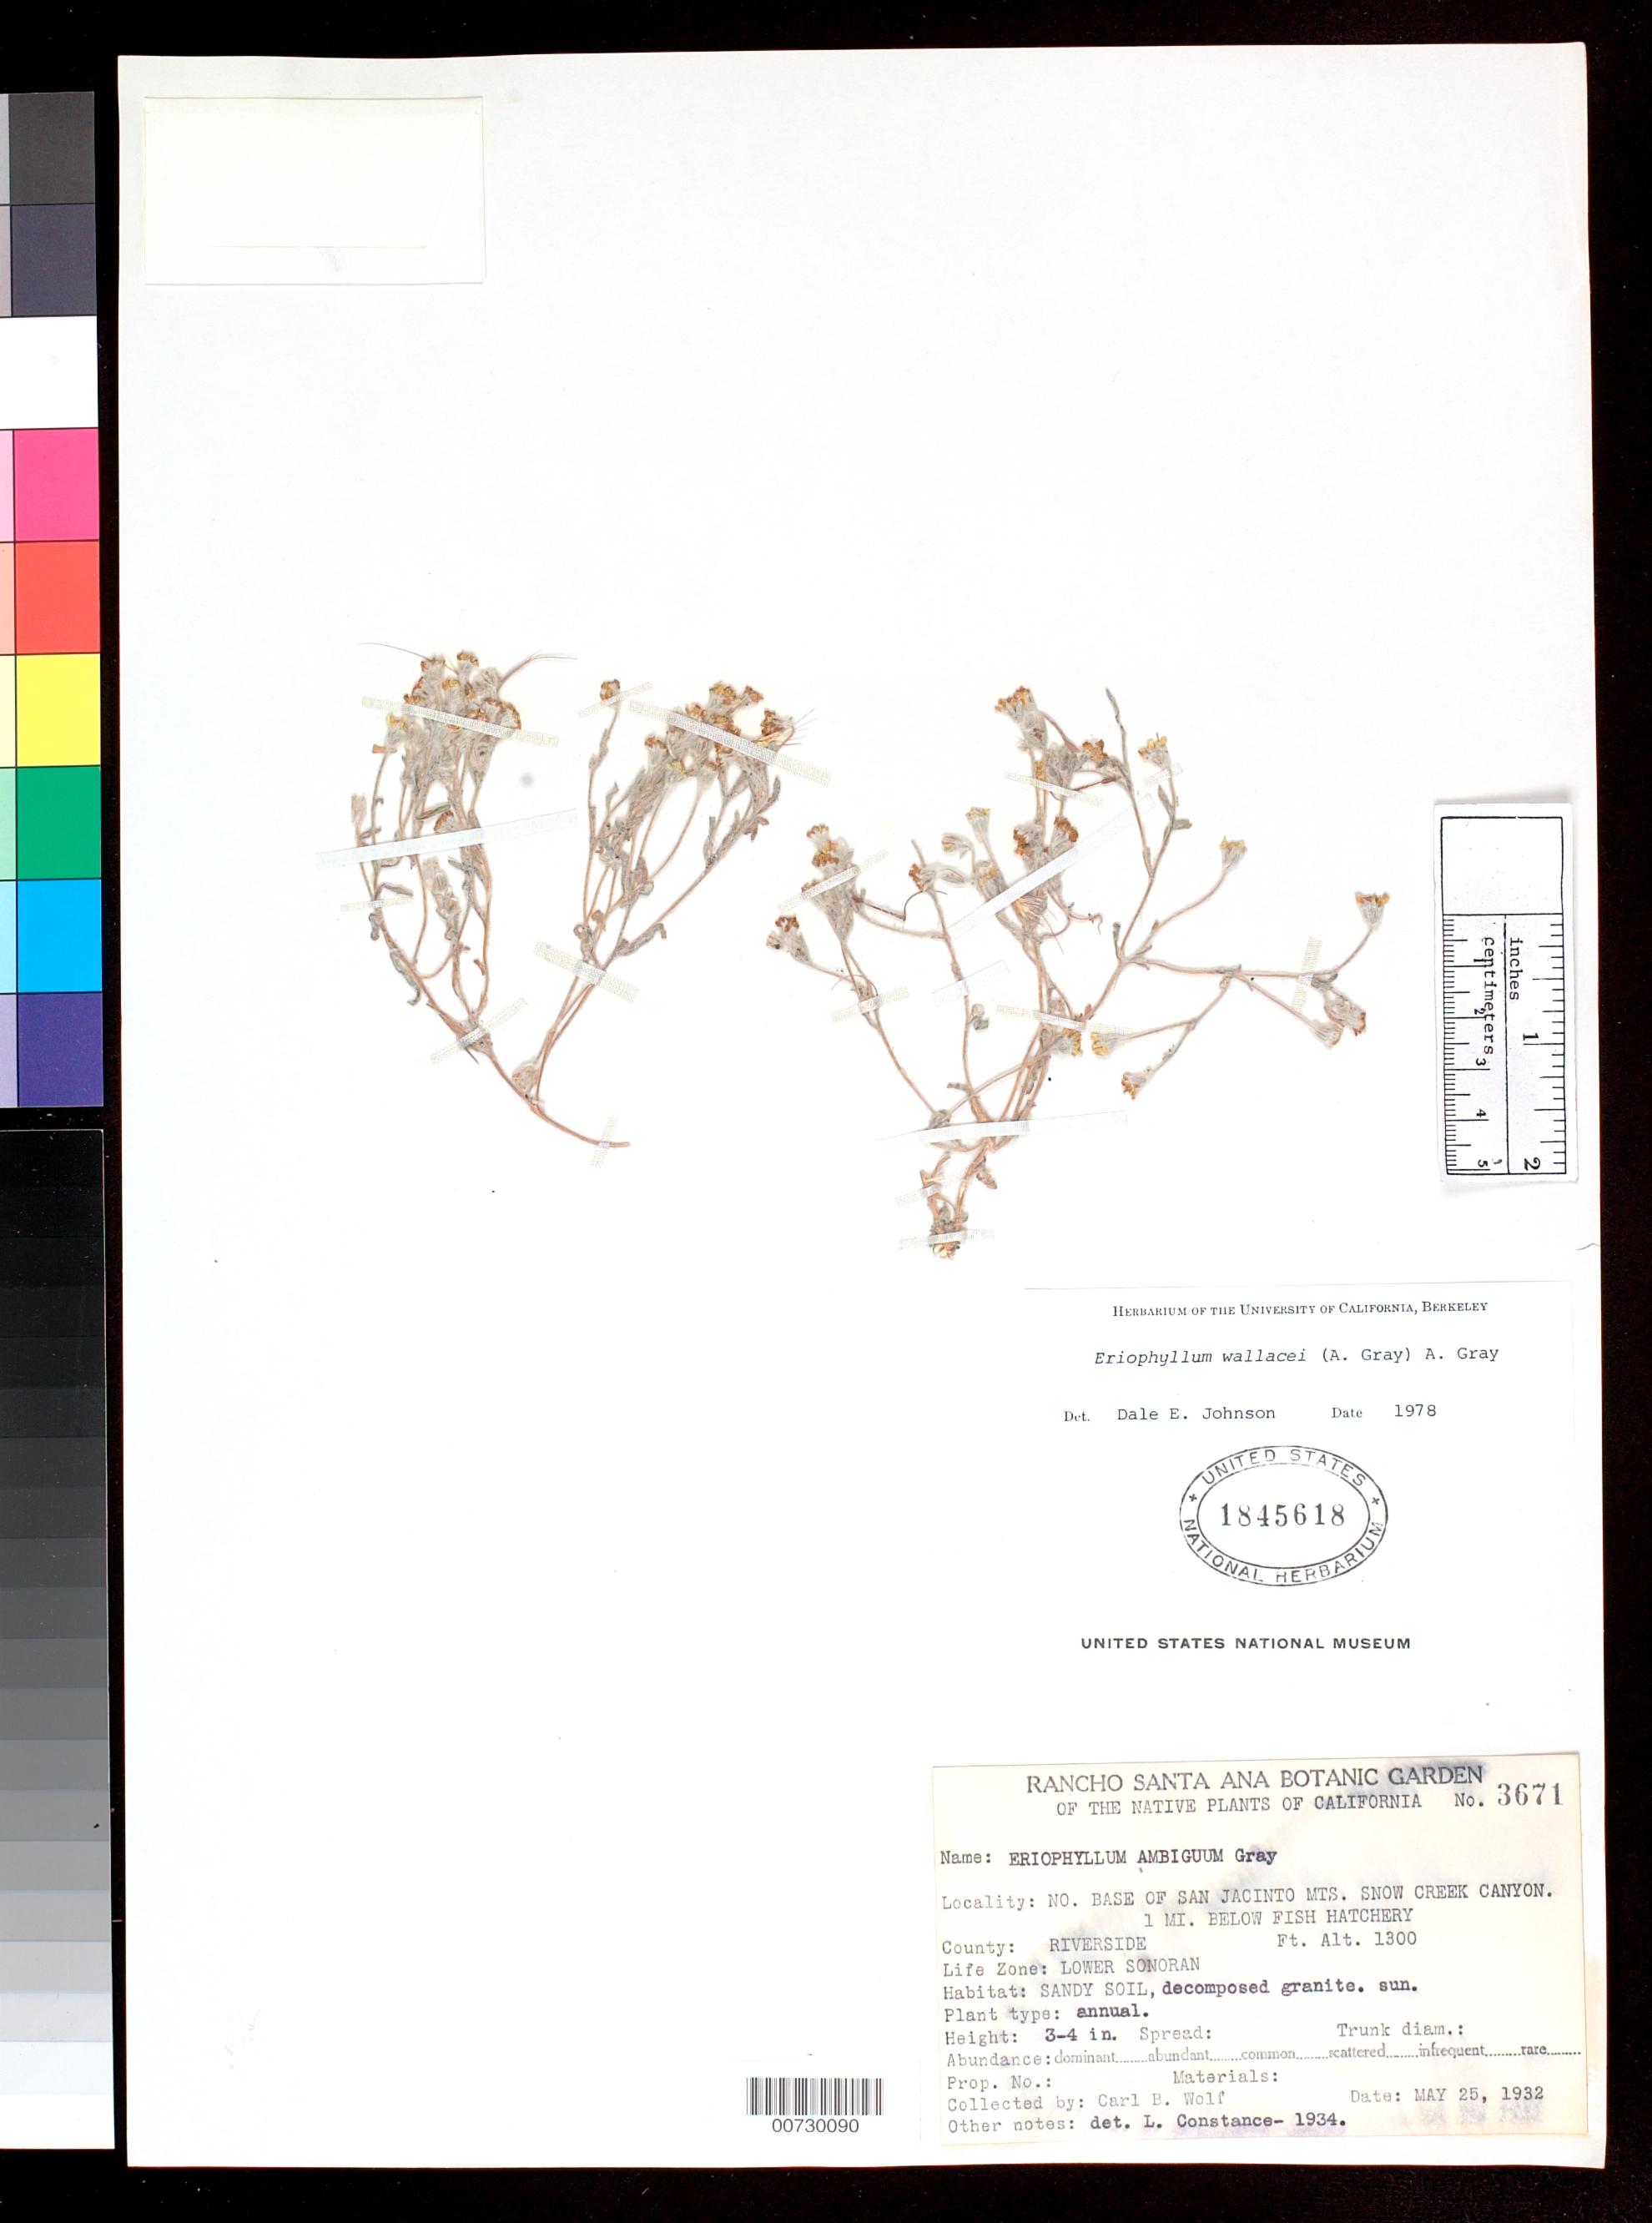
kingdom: Plantae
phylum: Tracheophyta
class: Magnoliopsida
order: Asterales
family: Asteraceae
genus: Eriophyllum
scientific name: Eriophyllum wallacei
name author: (A. Gray) A. Gray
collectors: C. B. Wolf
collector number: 3671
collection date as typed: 25 May 1932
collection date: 1932-05-25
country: United States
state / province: California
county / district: Riverside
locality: Base of San Jacinto Mts. Snow Creek Canyon. 1 mi. below fish hatchery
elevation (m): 396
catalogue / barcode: US 1845618